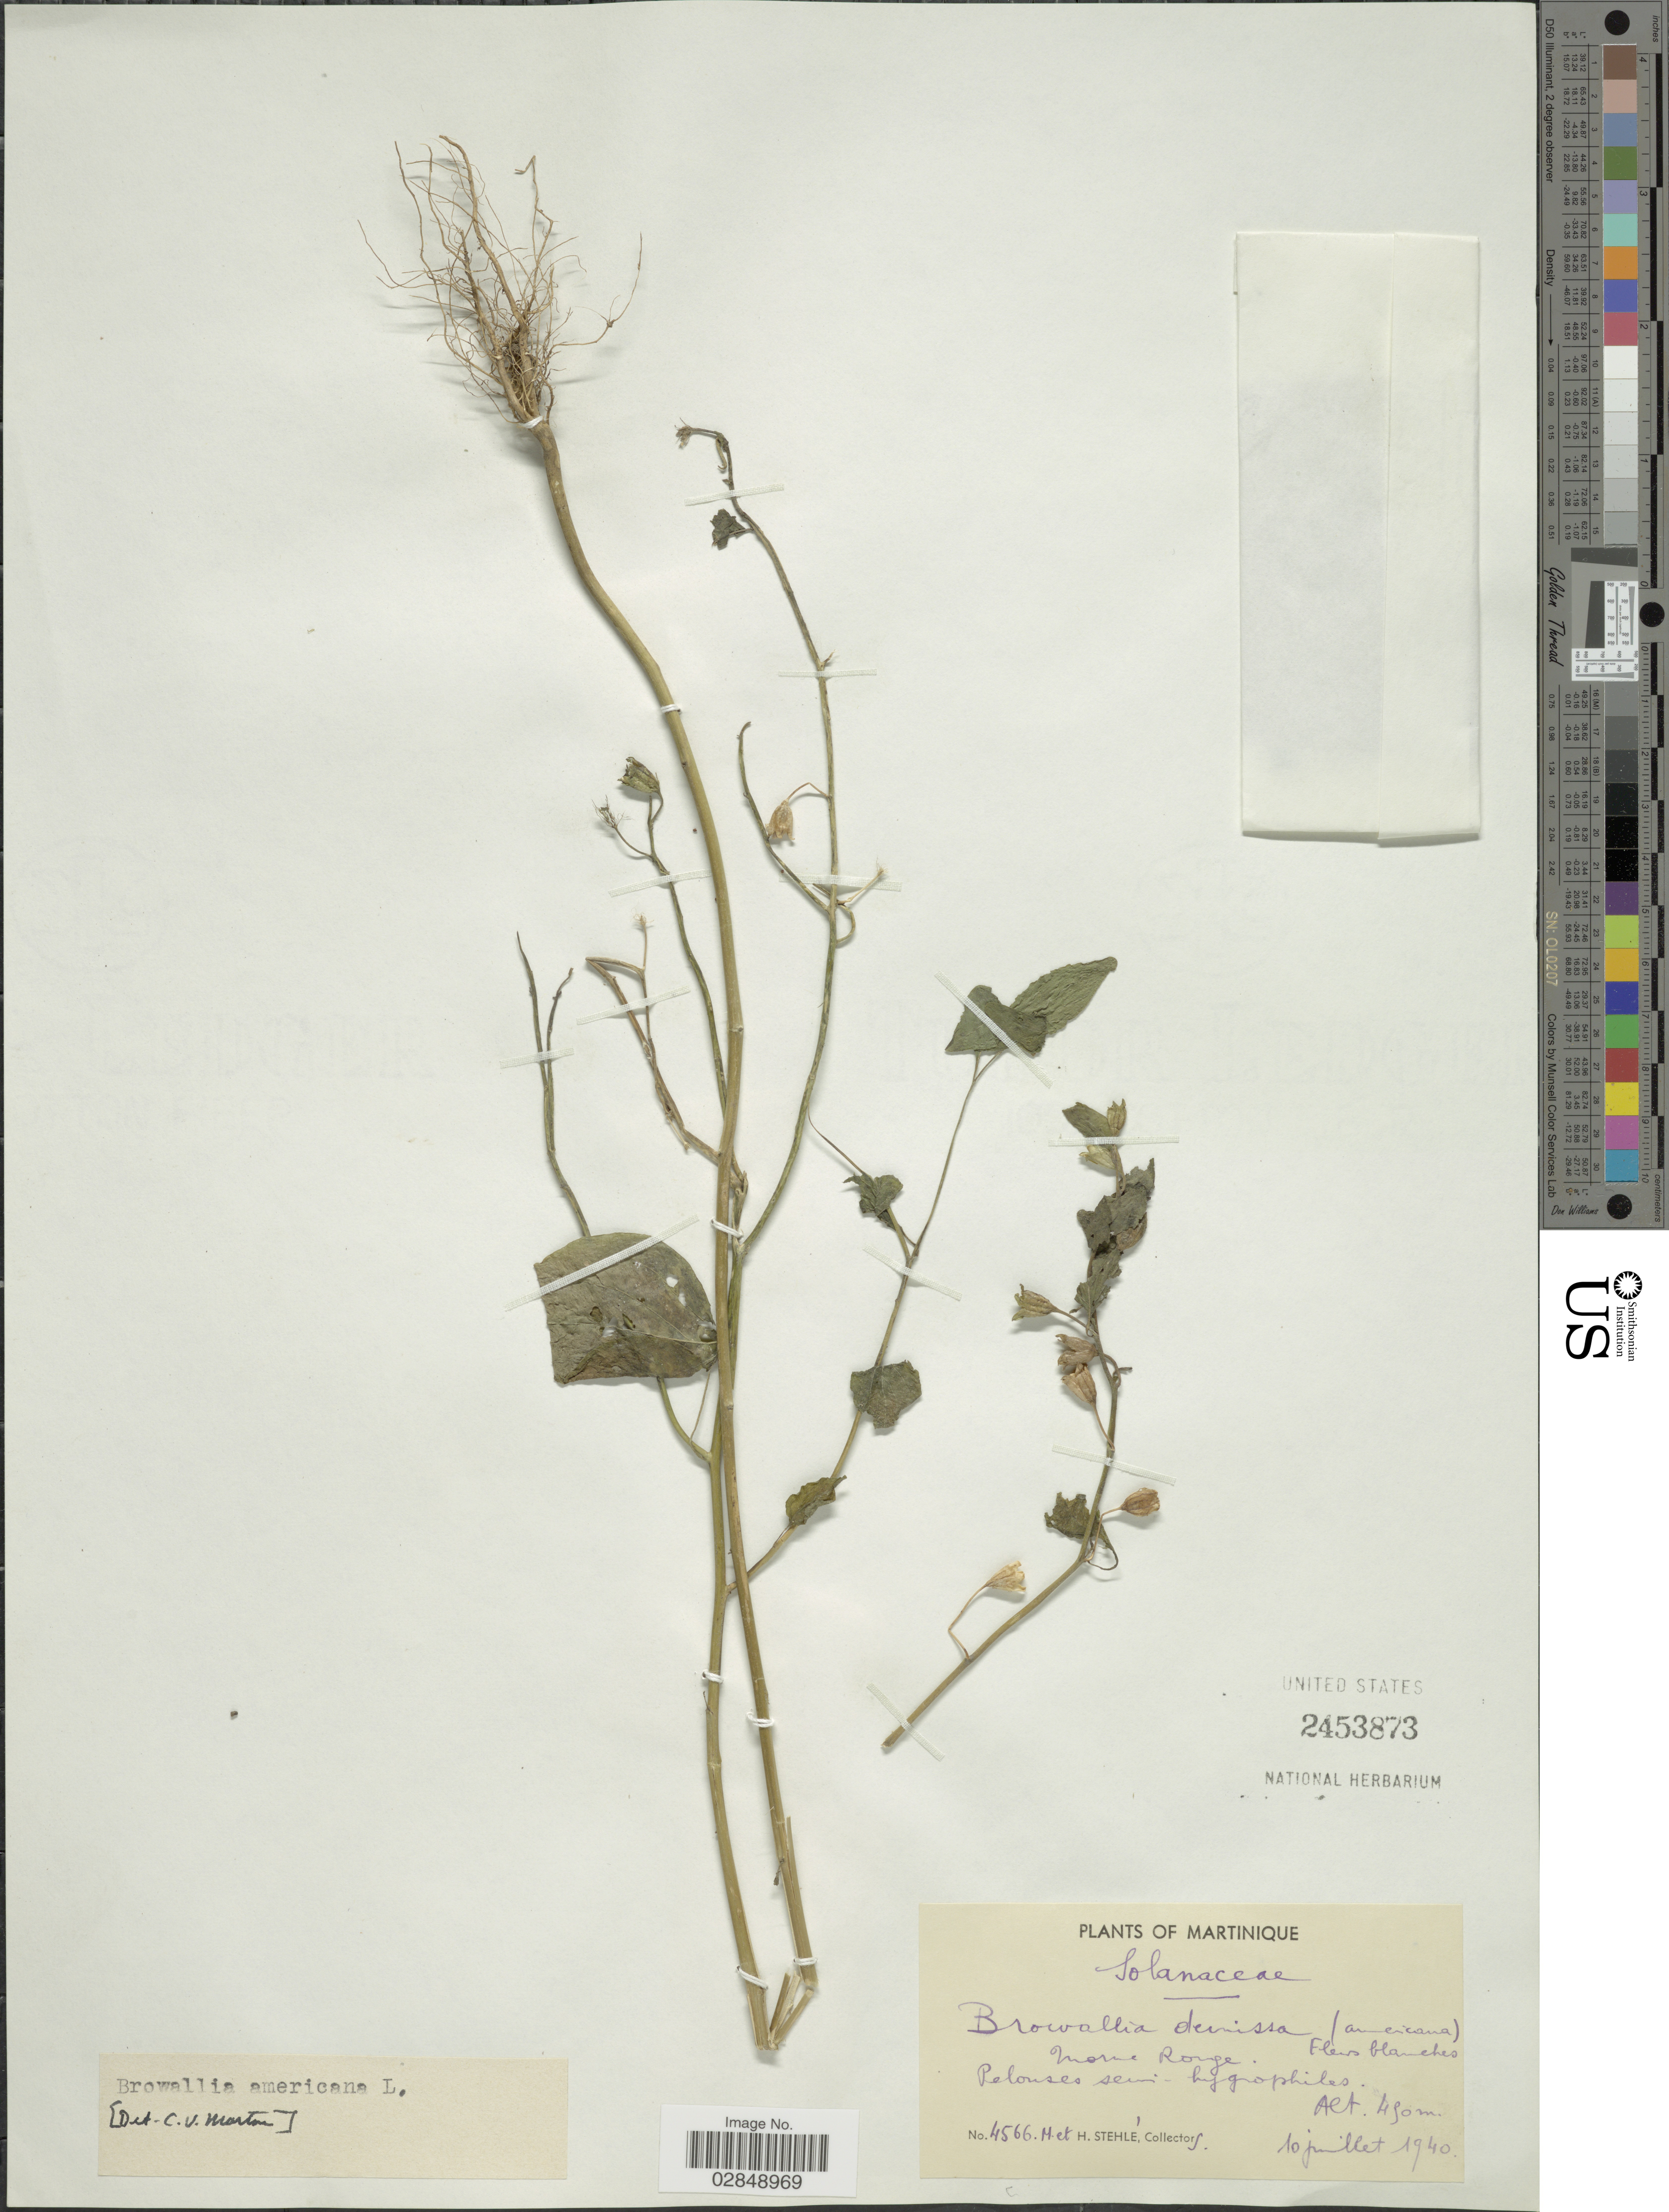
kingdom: Plantae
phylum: Tracheophyta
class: Magnoliopsida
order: Solanales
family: Solanaceae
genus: Browallia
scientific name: Browallia americana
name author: L.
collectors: H. Stehlé & M. Stehlé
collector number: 4566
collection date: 1940-07-10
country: Martinique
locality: Morne Rouge.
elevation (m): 450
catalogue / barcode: US 2453873